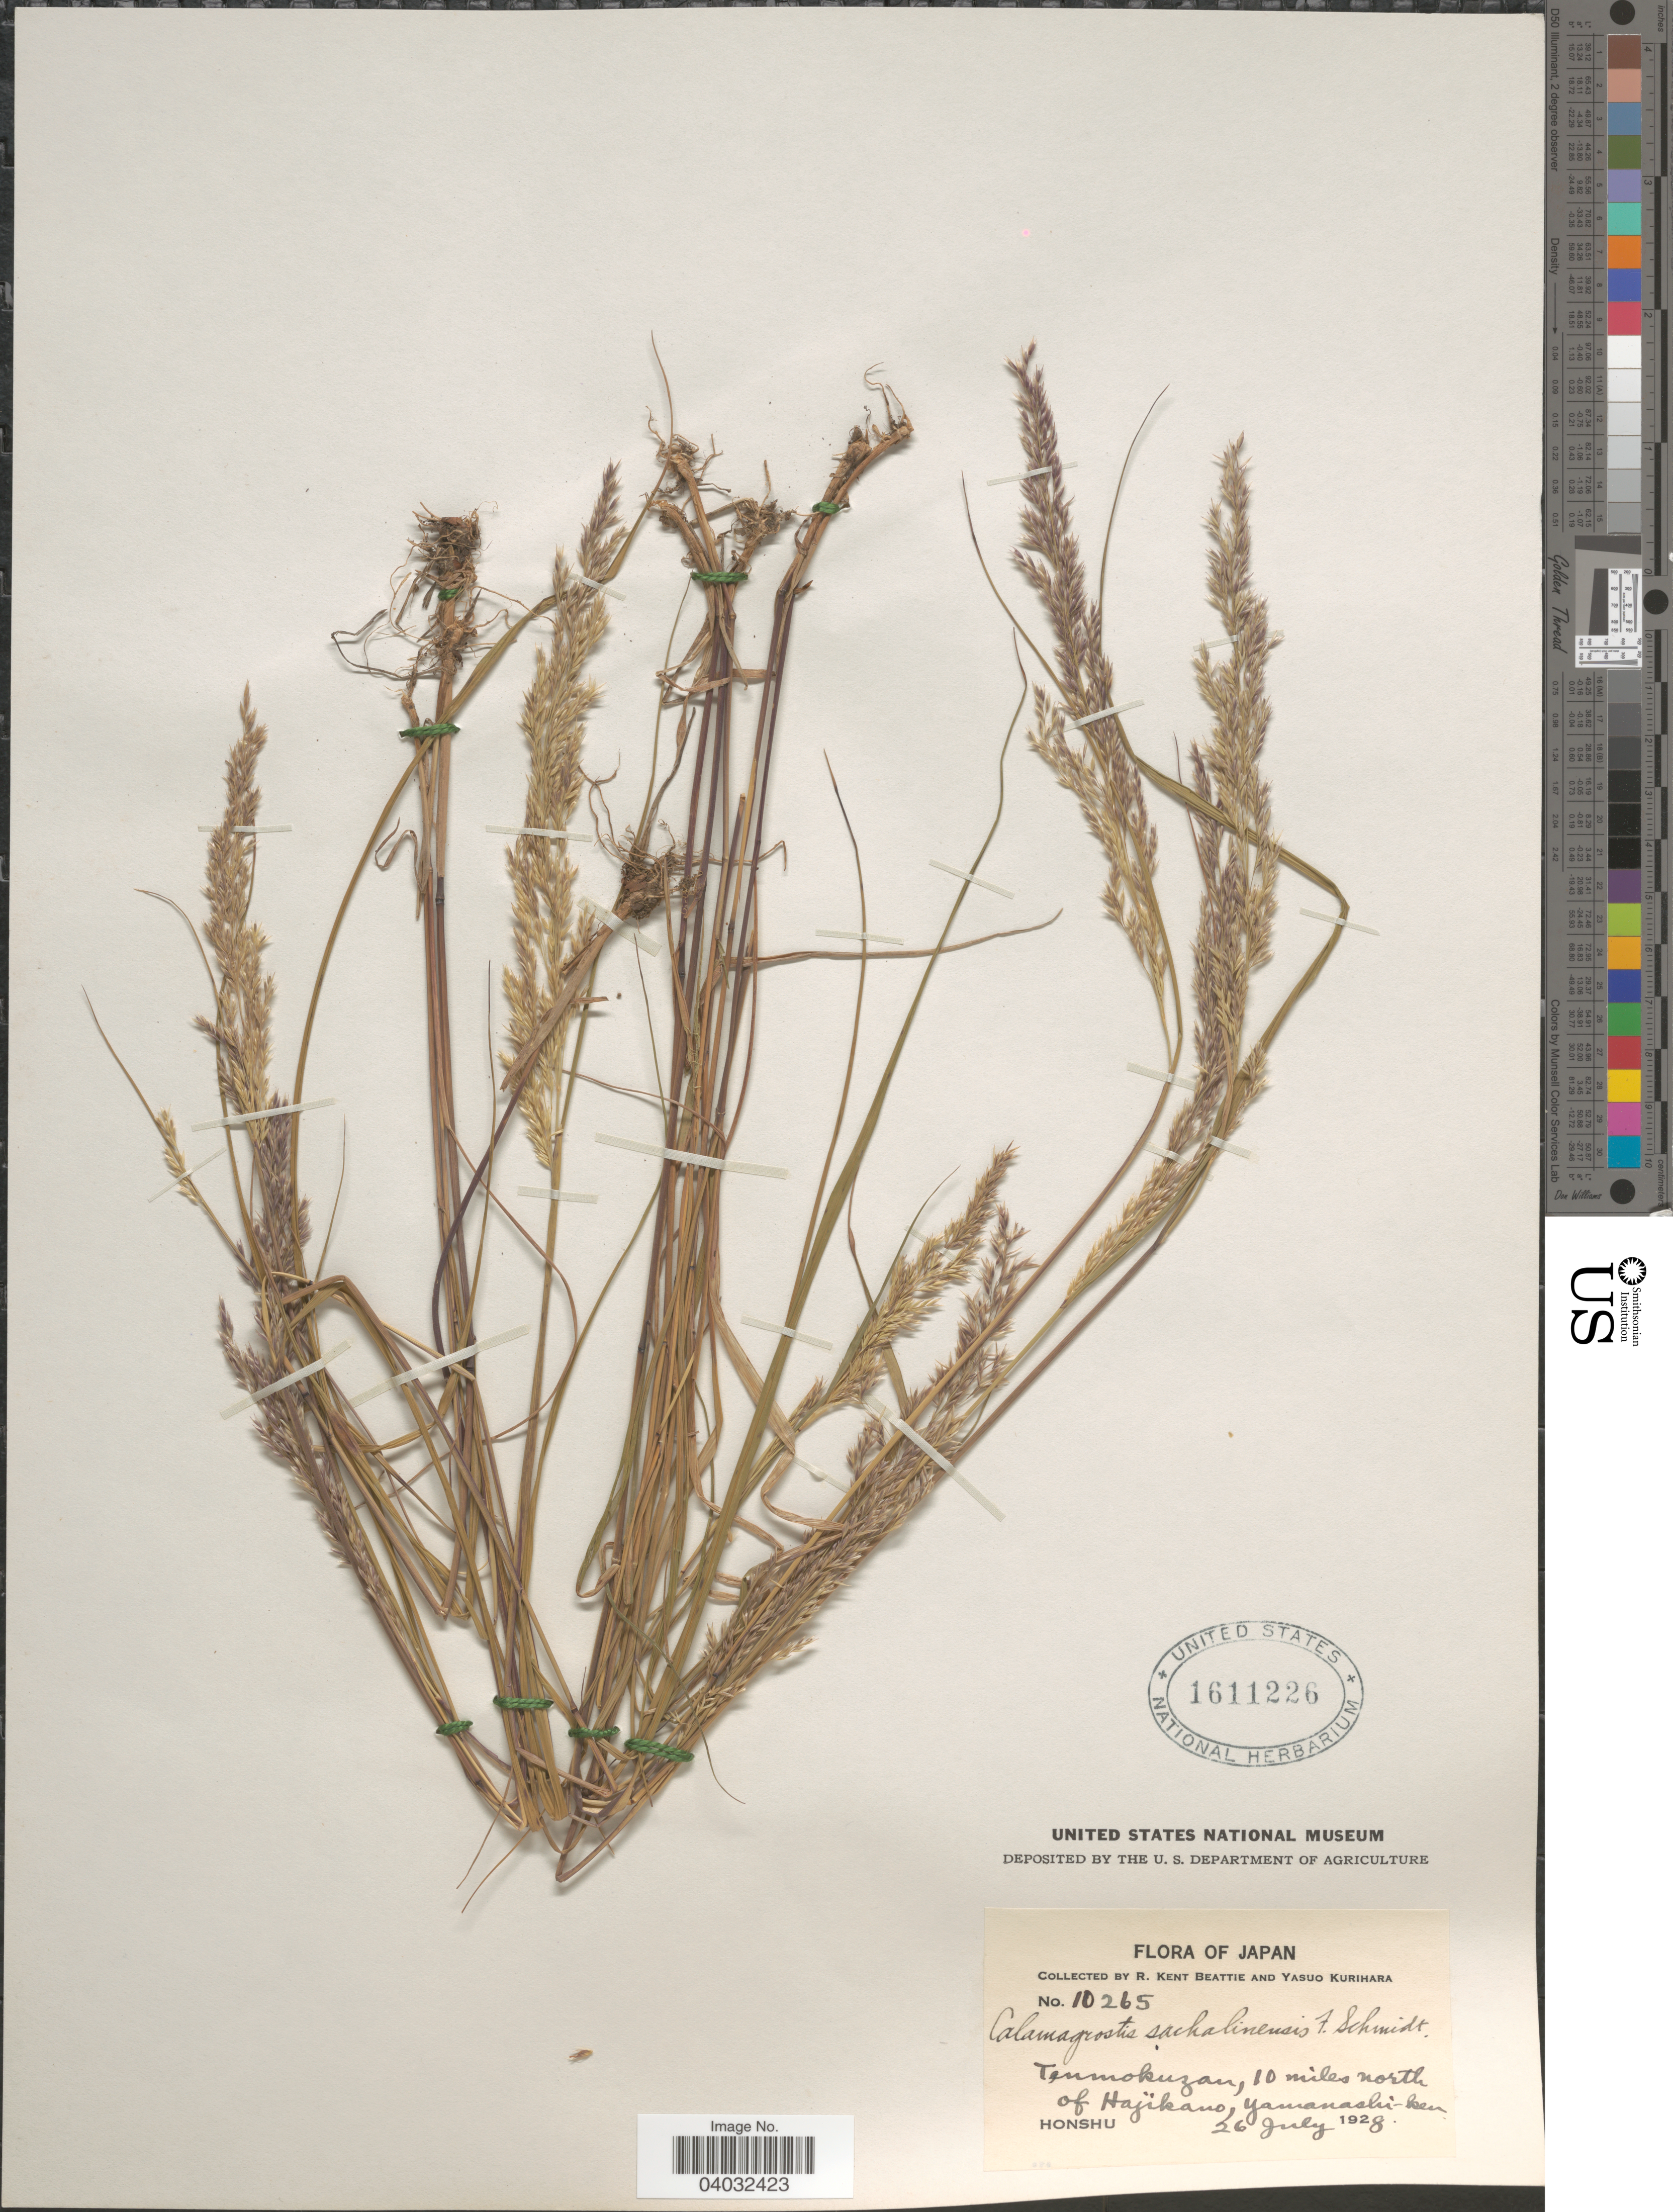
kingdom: Plantae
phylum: Tracheophyta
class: Liliopsida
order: Poales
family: Poaceae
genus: Calamagrostis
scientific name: Calamagrostis sachalinensis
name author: F. Schmidt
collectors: R. K. Beattie & Y. Kurihara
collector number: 10265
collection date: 1928-07-26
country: Japan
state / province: Yamanasi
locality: Tenmokuzan, 10 miles north of Hajikano, Yamanashi-ken. Honshu.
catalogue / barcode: US 1611226